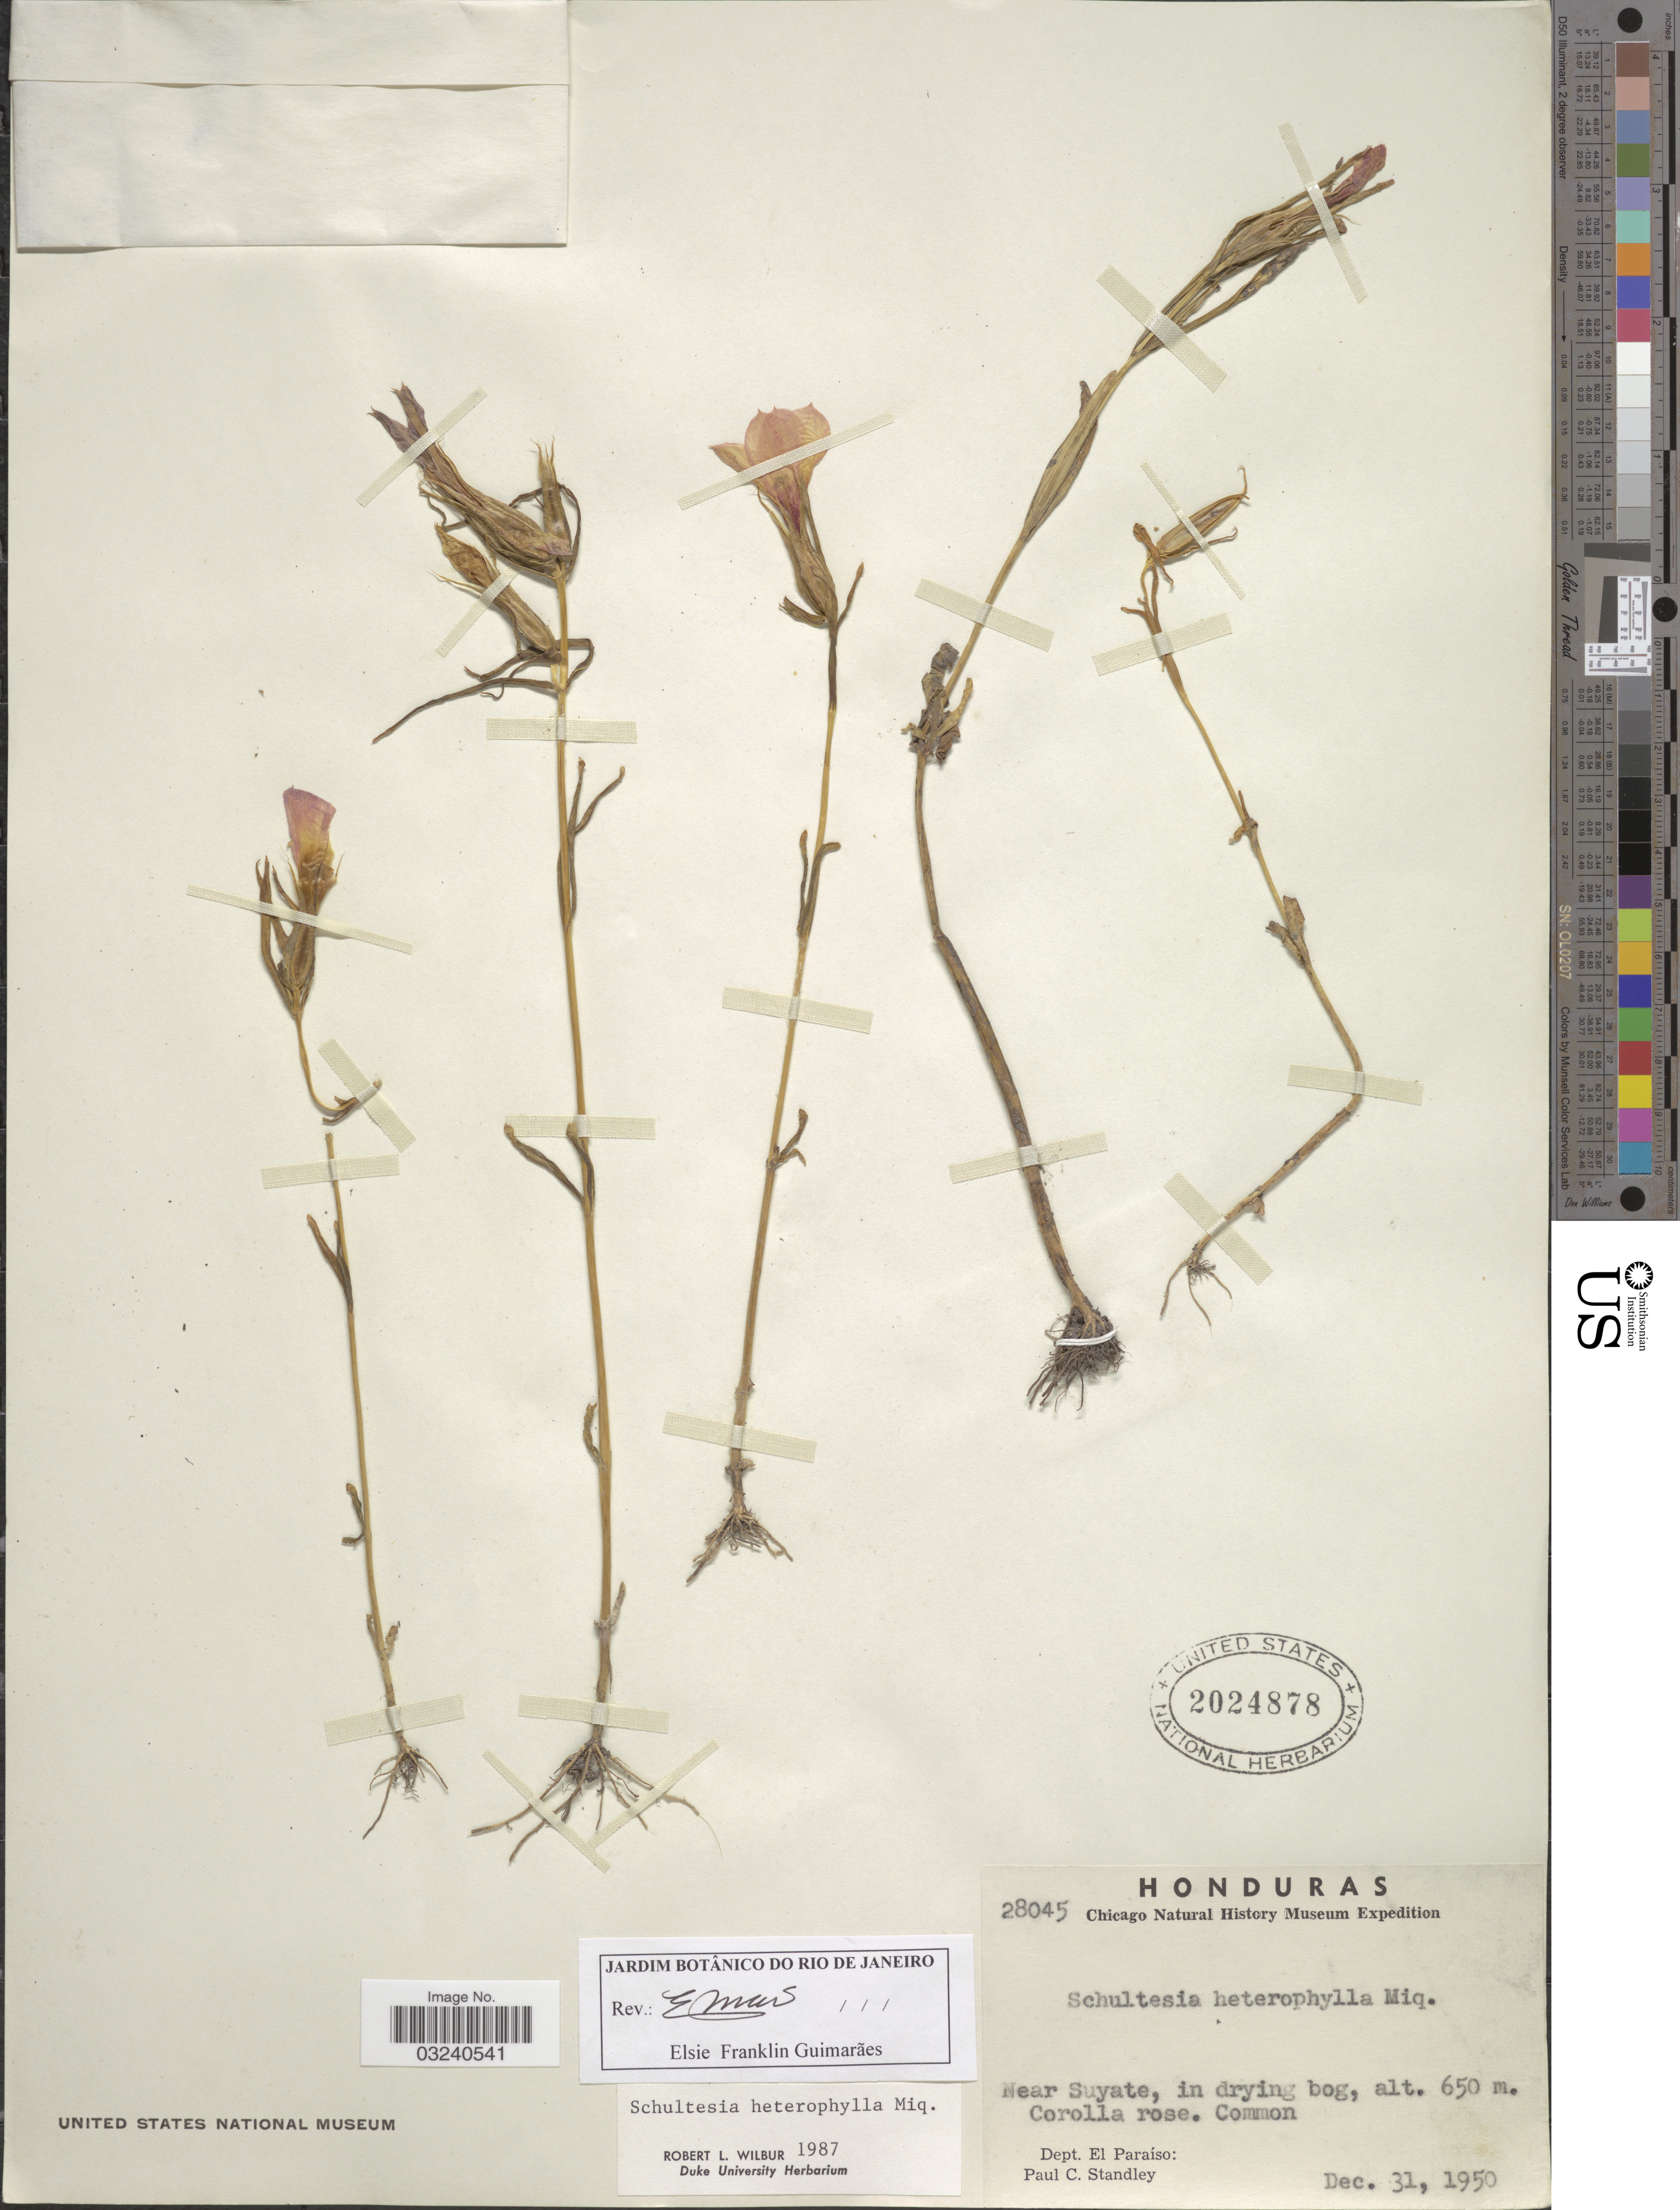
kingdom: Plantae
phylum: Tracheophyta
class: Magnoliopsida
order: Gentianales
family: Gentianaceae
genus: Schultesia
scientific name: Schultesia heterophylla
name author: Miq.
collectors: P. C. Standley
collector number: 28045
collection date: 1950-12-31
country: Honduras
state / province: El Paraíso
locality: Near Suyate. Dept. El Paraíso.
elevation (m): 650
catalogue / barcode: US 2024878